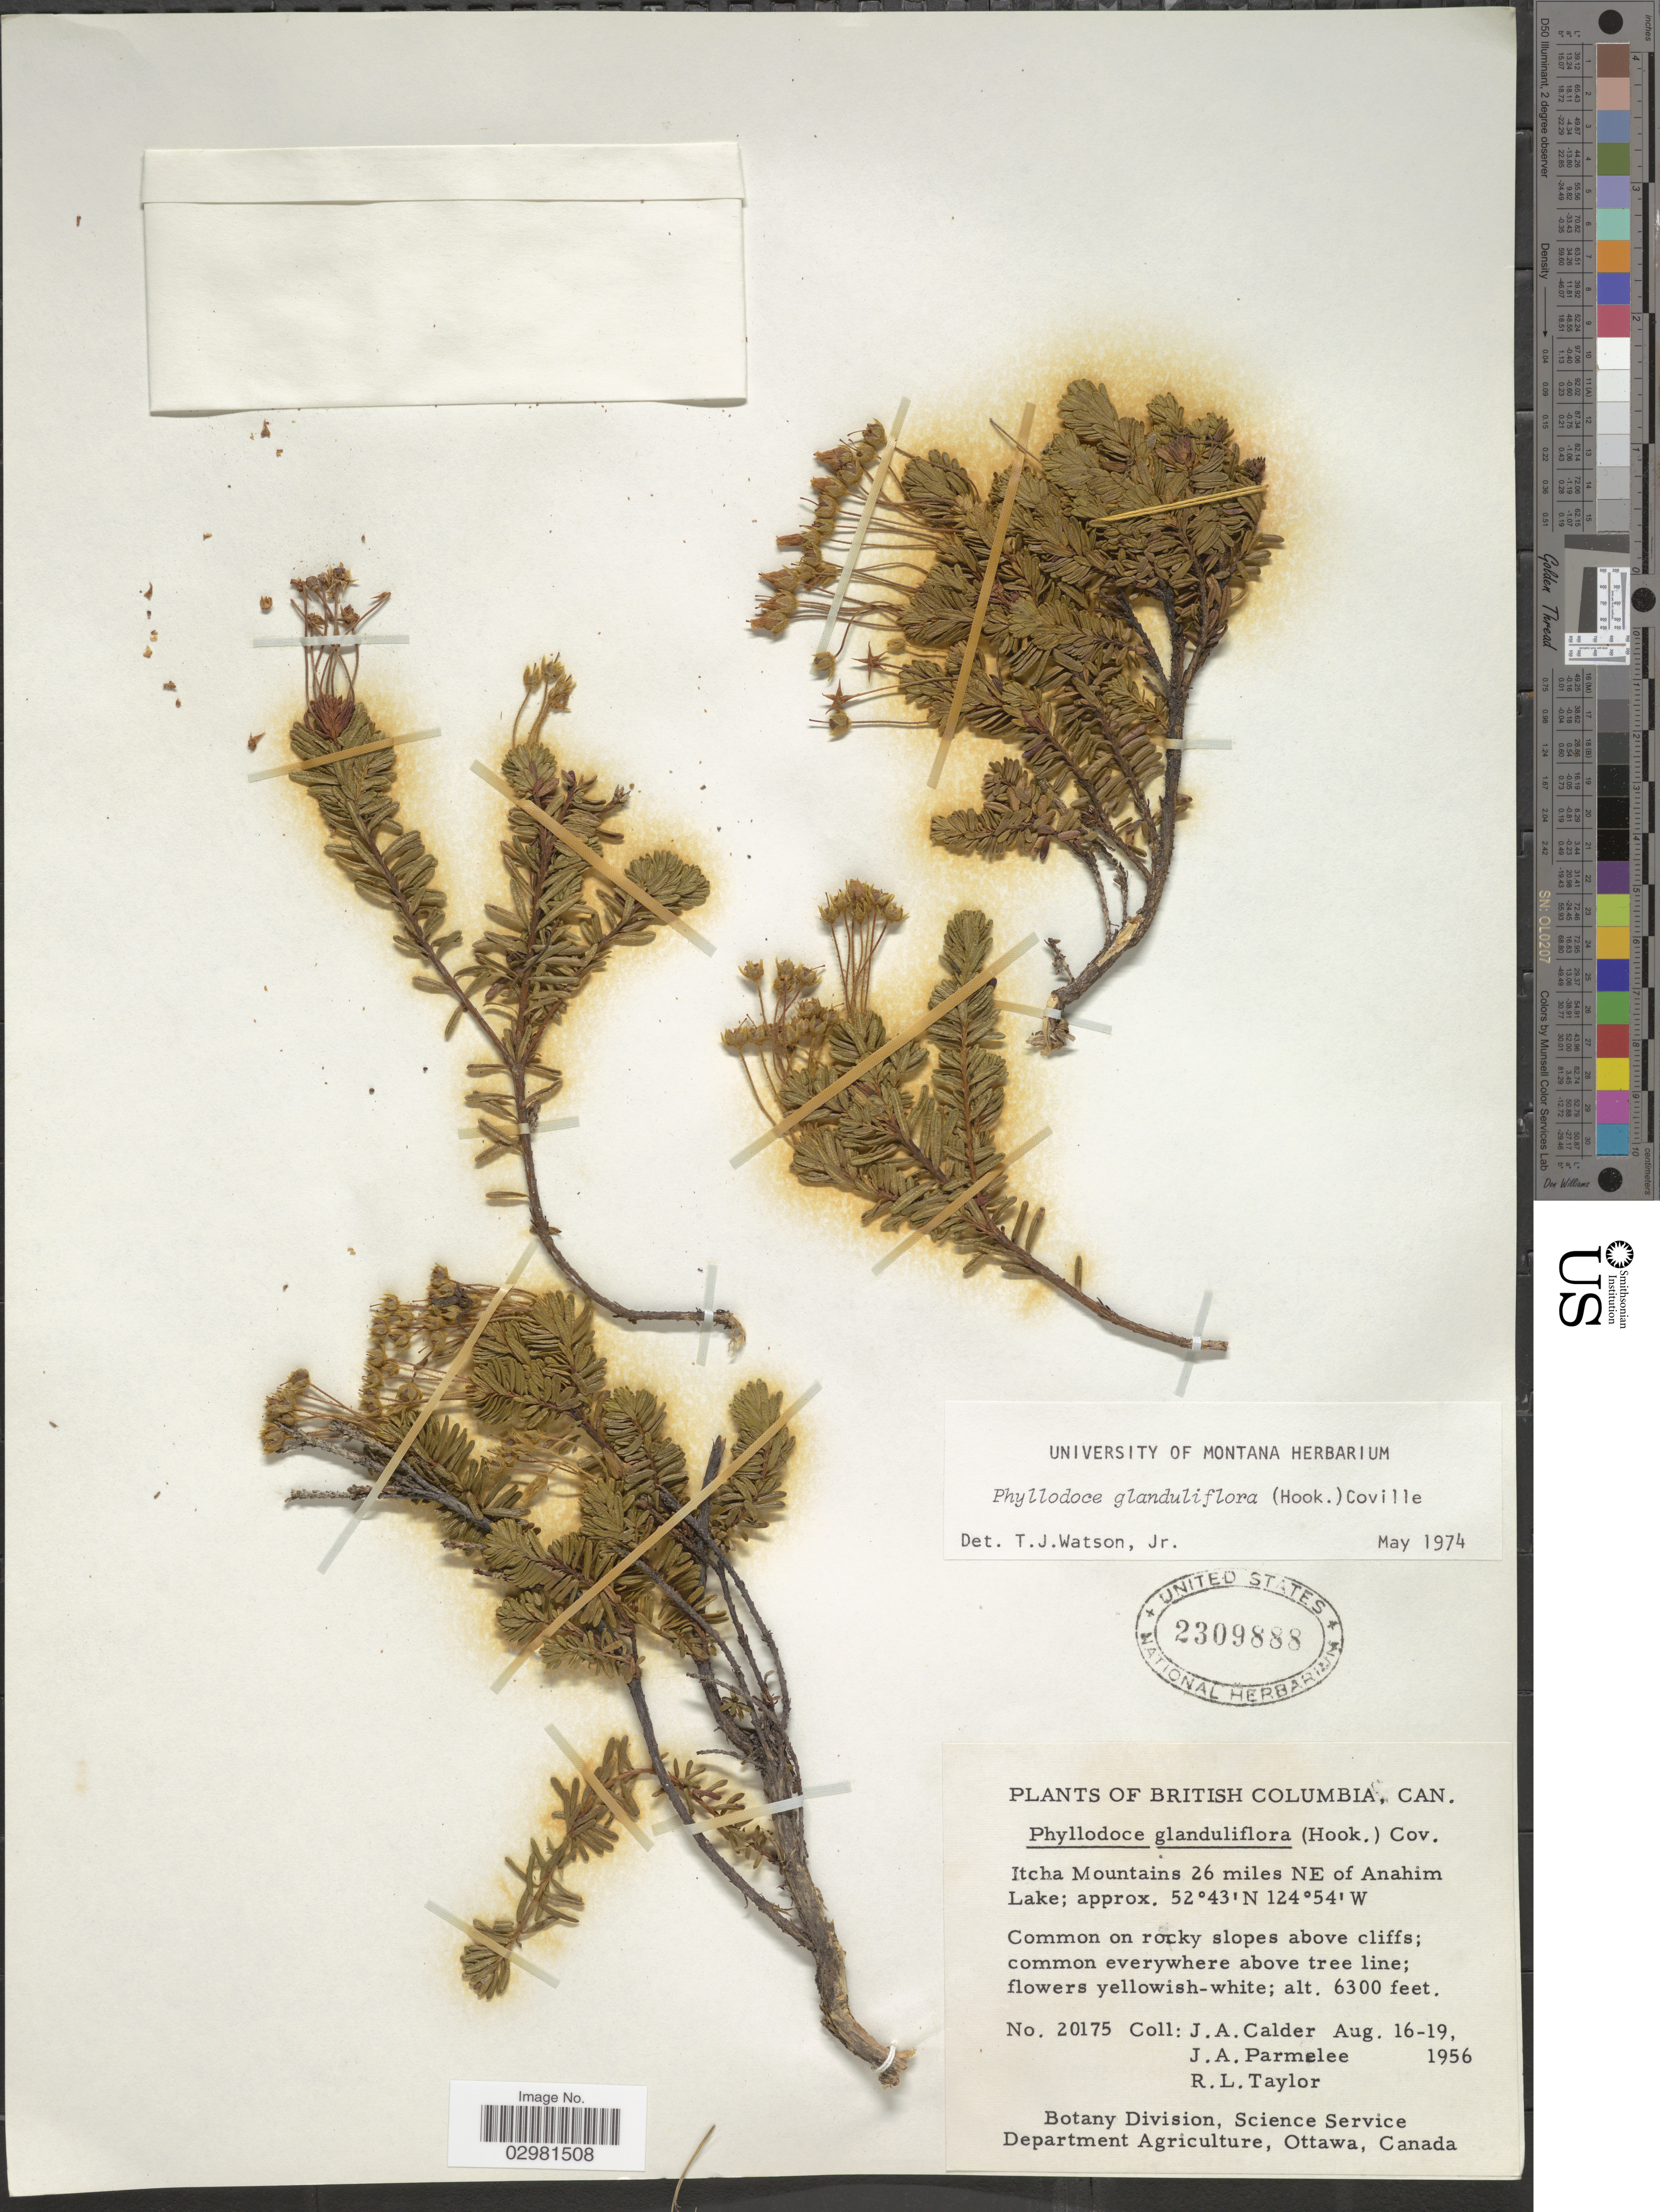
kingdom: Plantae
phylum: Tracheophyta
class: Magnoliopsida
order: Ericales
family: Ericaceae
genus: Phyllodoce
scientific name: Phyllodoce glanduliflora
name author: (Hook.) Coville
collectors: J. A. Calder, J. A. Parmelee & R. Taylor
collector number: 20175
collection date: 1956-08-16/1956-08-19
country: Canada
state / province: British Columbia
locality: Itcha Mountains 26 miles NE of Anahim Lake.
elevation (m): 1920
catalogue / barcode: US 2309888